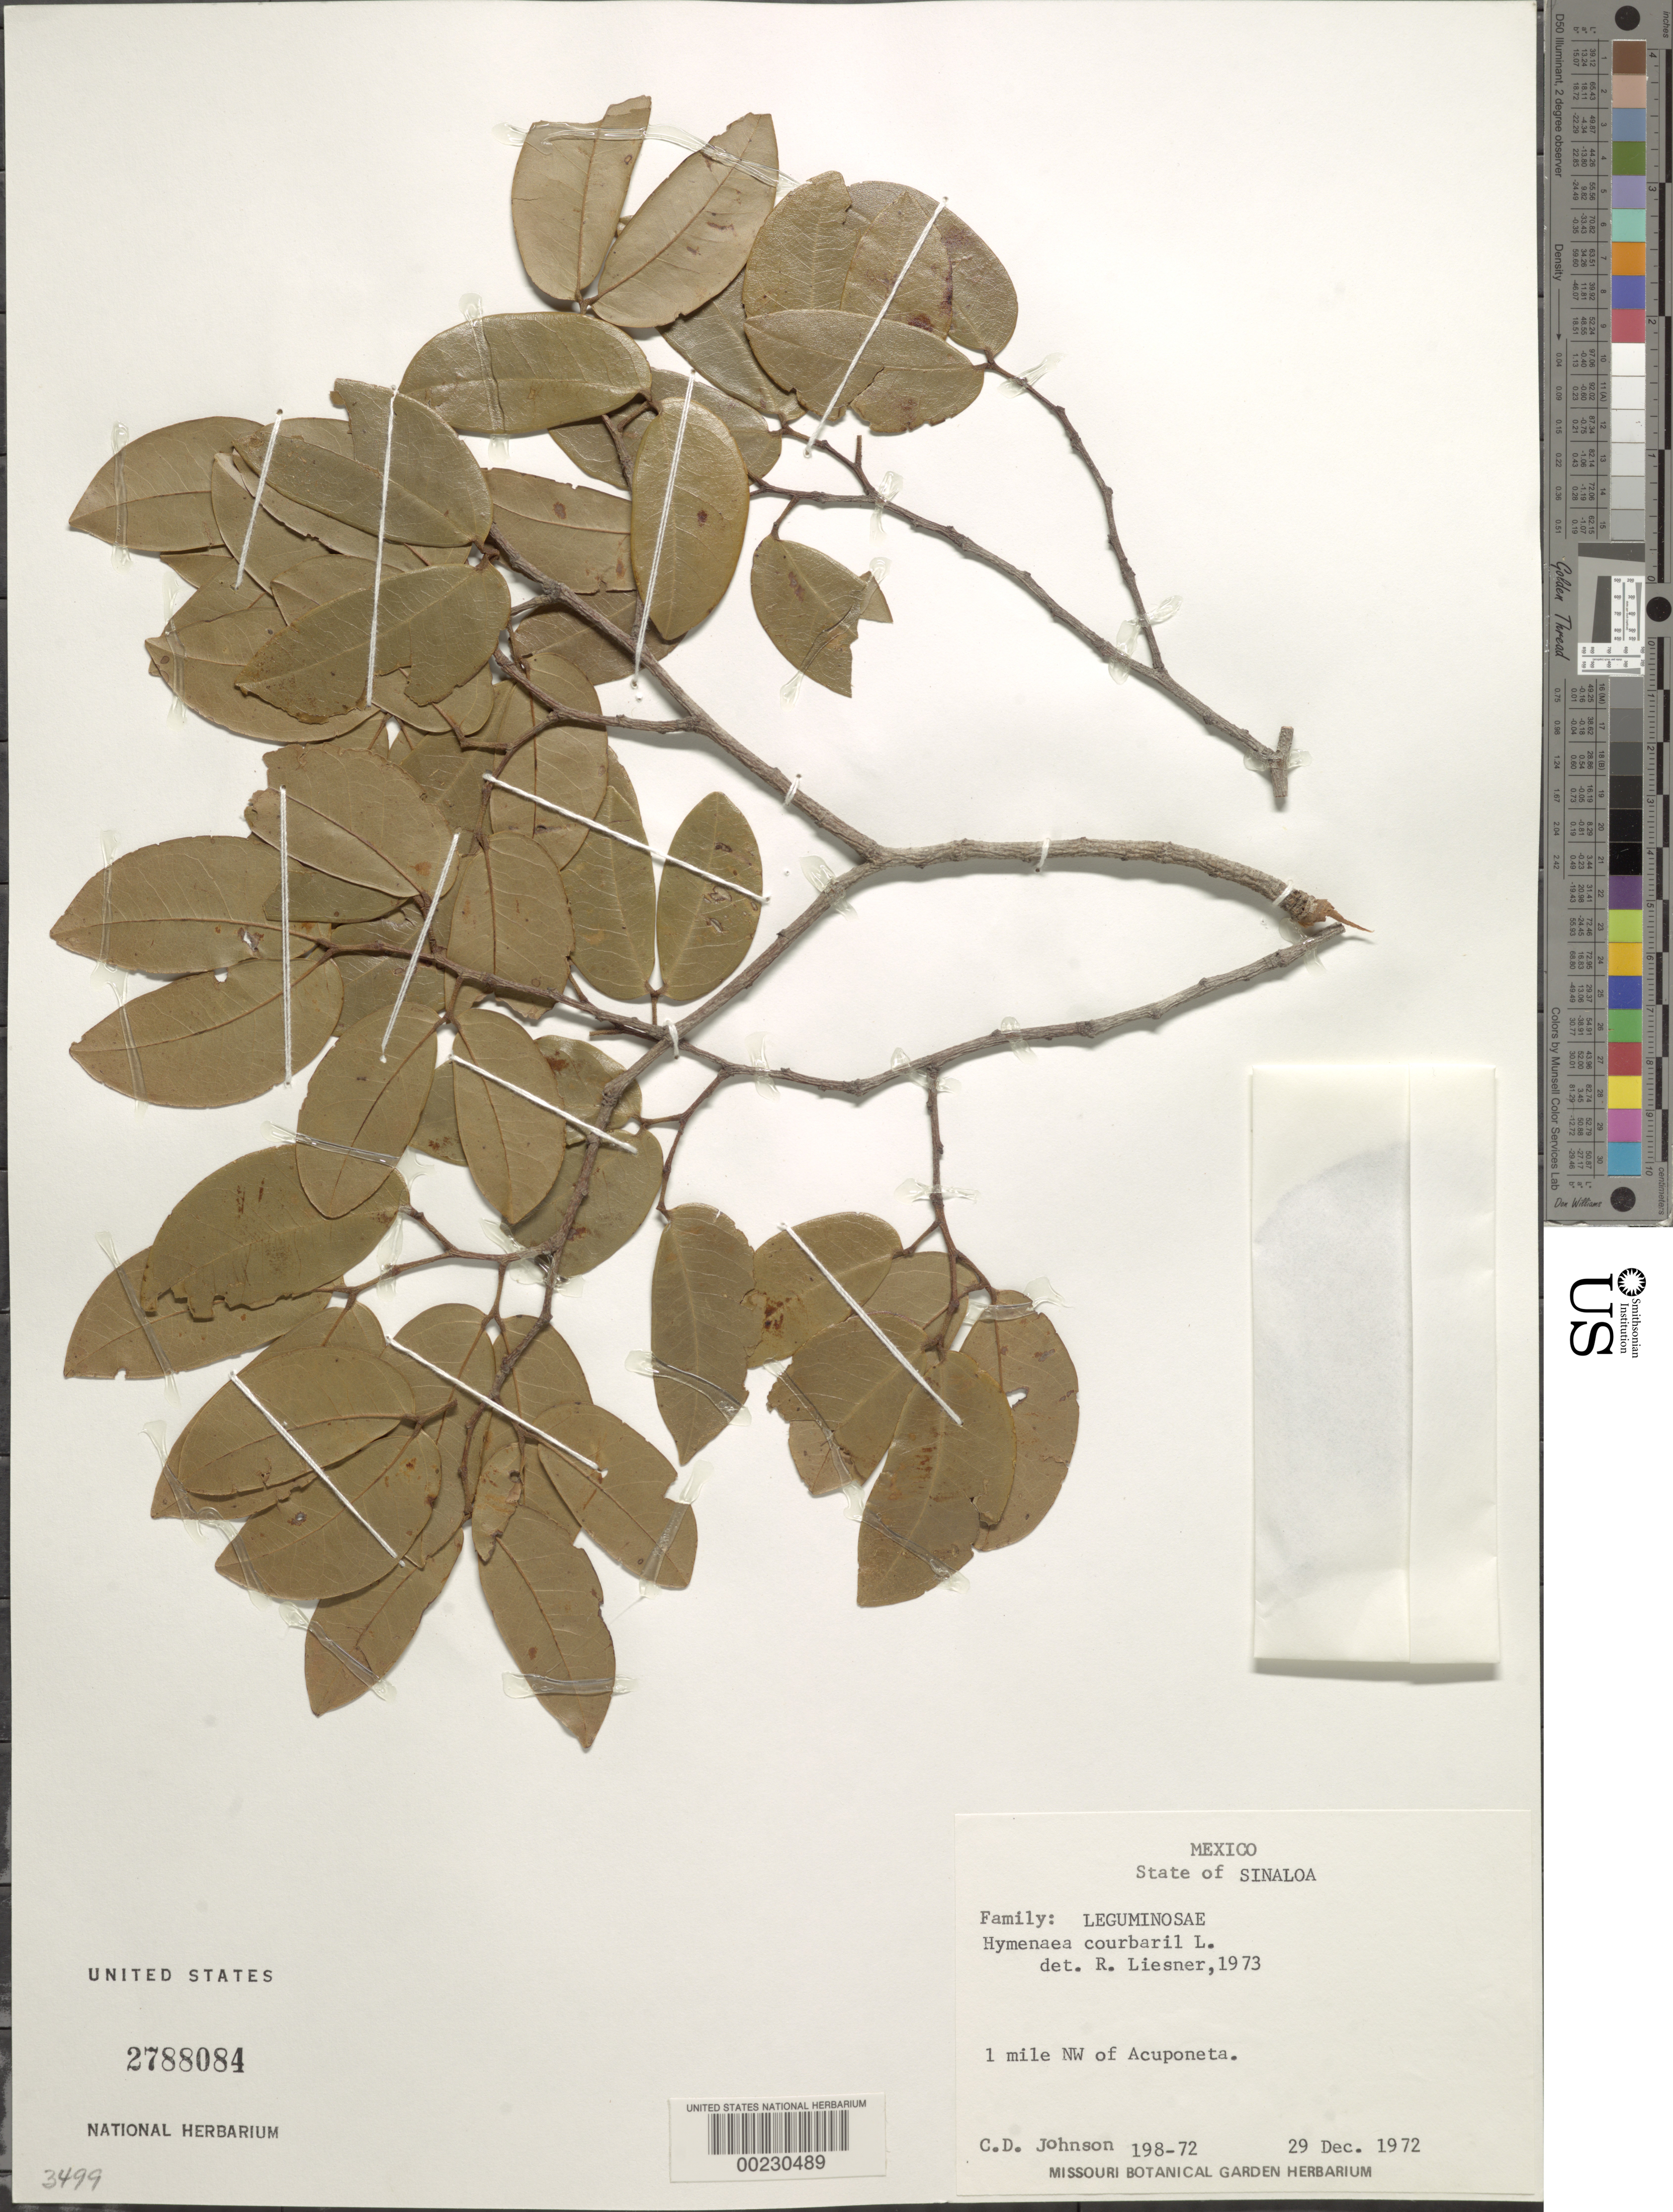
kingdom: Plantae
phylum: Tracheophyta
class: Magnoliopsida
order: Fabales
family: Fabaceae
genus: Hymenaea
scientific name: Hymenaea courbaril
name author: L.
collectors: C. D. Johnson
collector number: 198-72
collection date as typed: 29 Dec 1972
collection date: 1972-12-29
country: Mexico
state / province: Sinaloa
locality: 1 mile NW of Acaponeta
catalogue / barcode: US 2788084